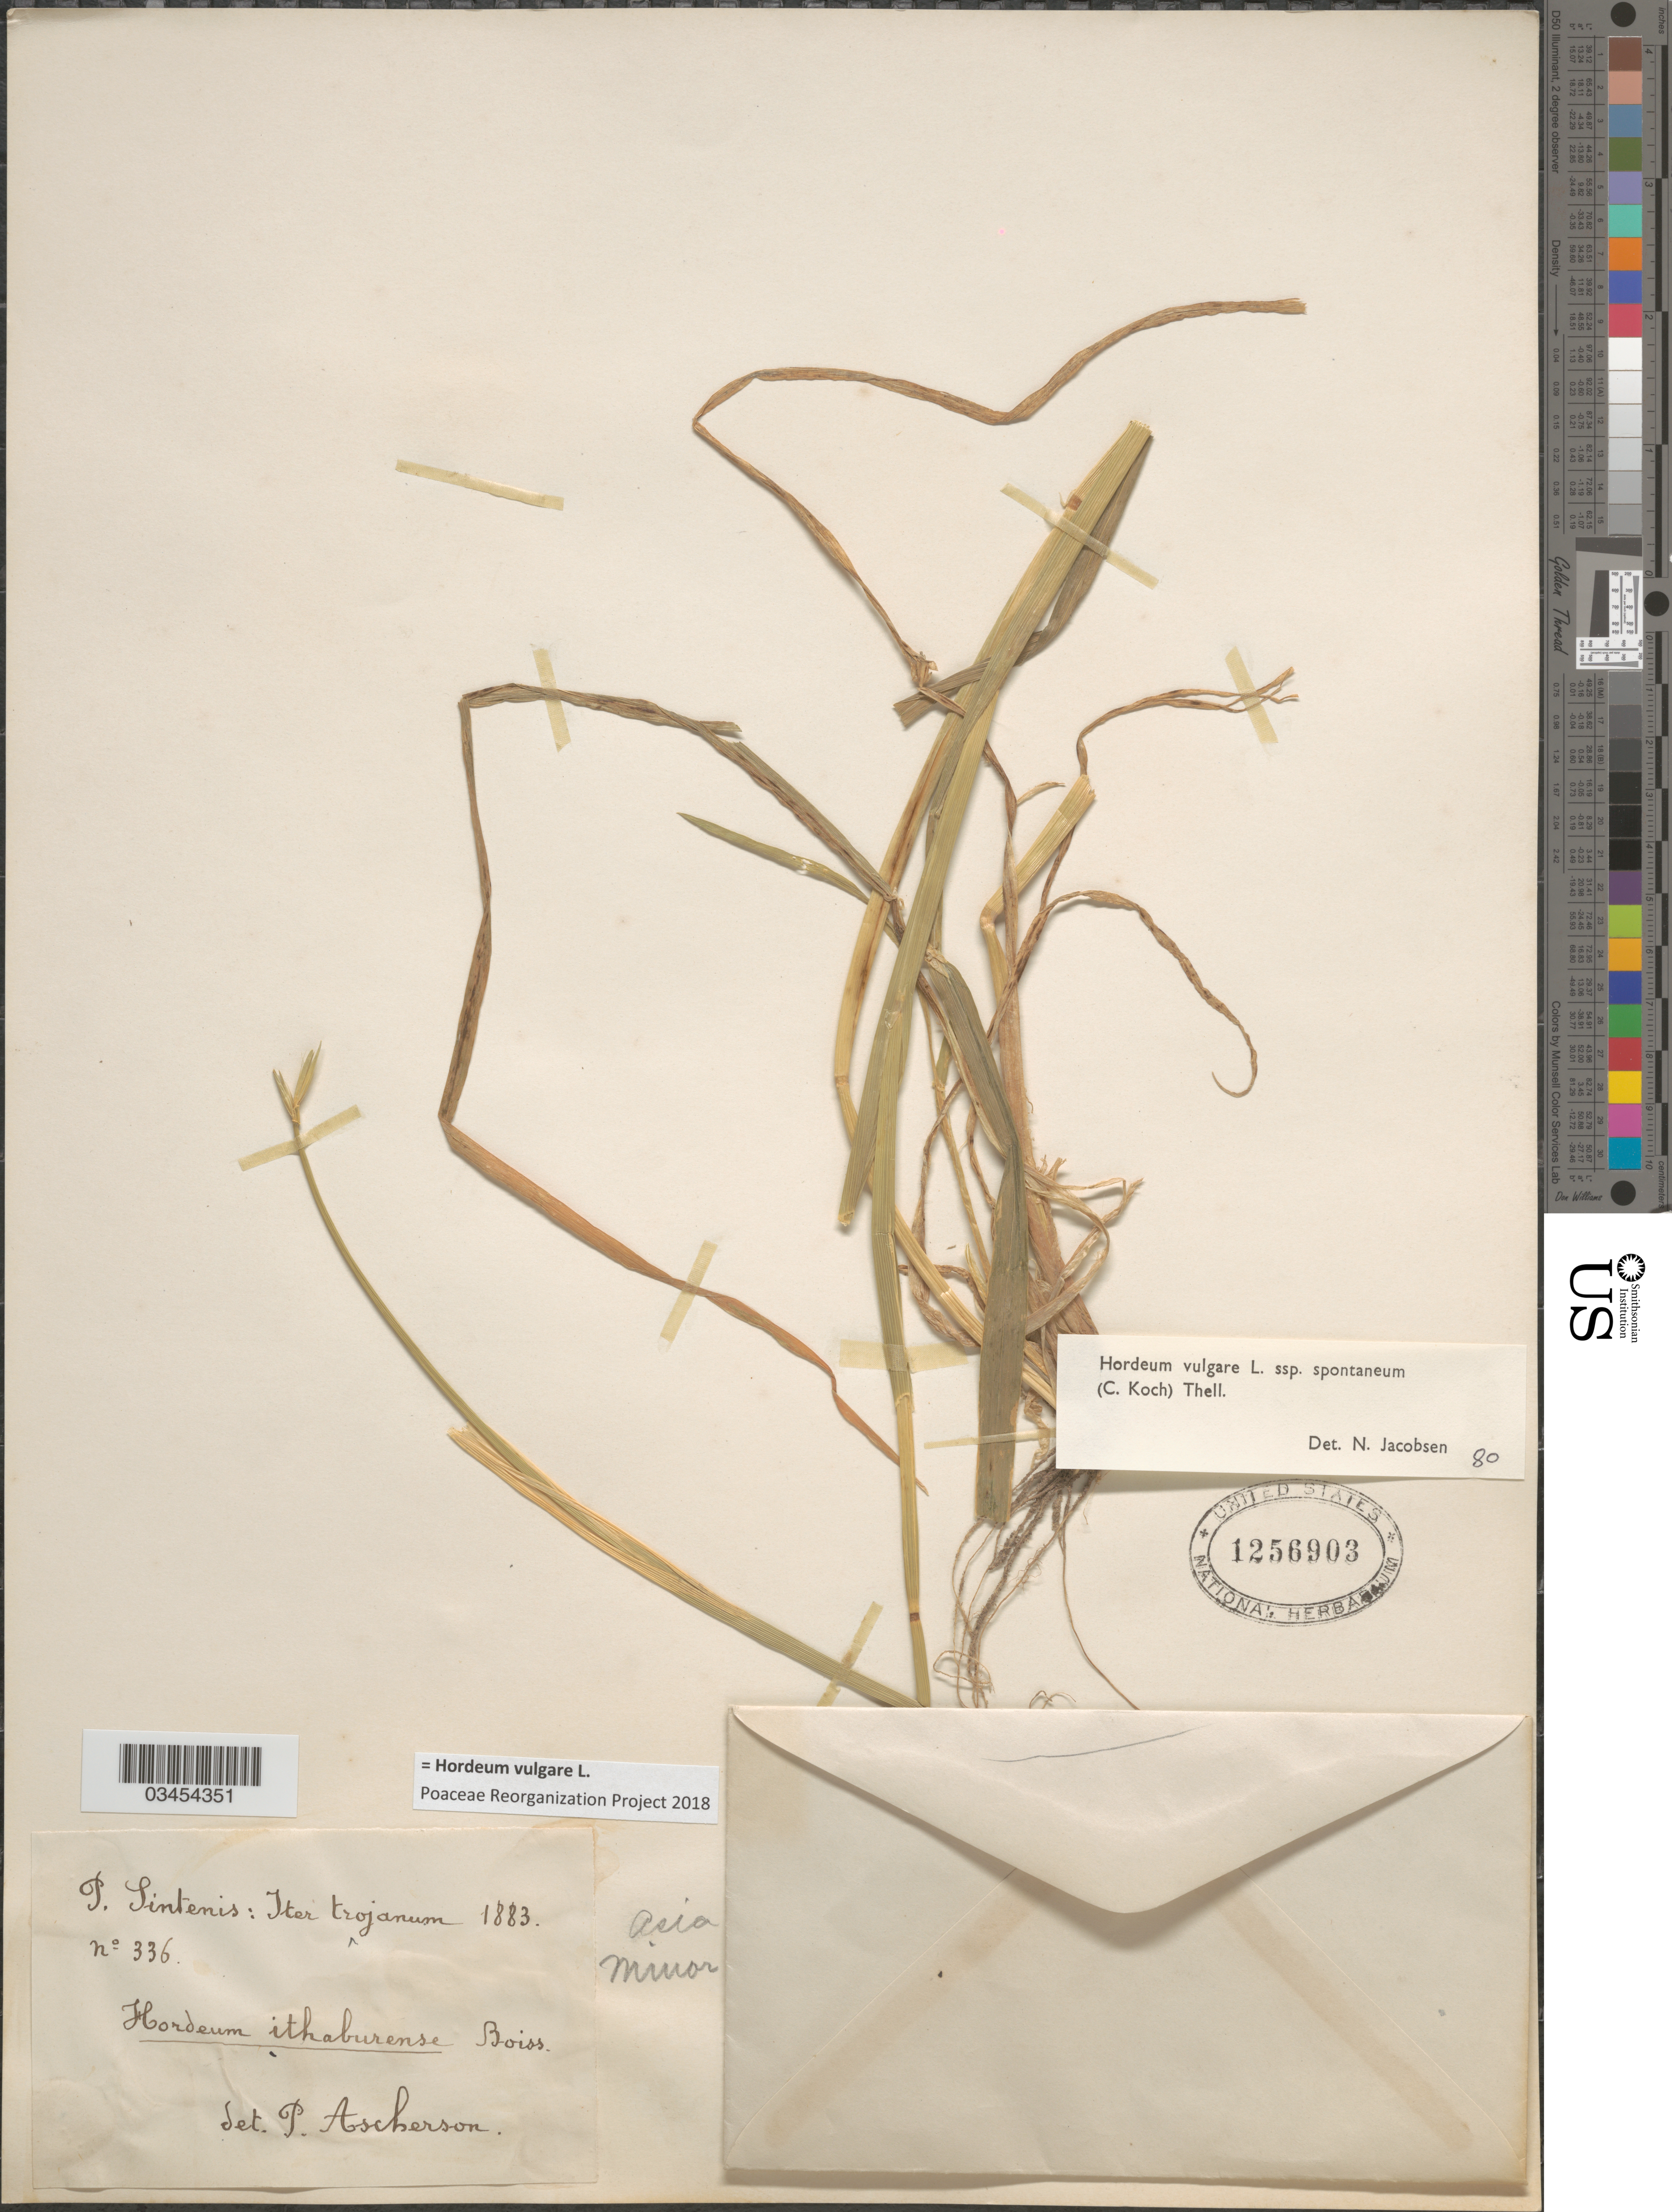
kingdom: Plantae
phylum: Tracheophyta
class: Liliopsida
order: Poales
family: Poaceae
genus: Hordeum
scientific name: Hordeum vulgare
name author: L.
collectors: P. Sintenis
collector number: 336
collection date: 1883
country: Turkey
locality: Iter Trojanum 1883. Asia. Minor.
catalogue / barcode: US 1256903